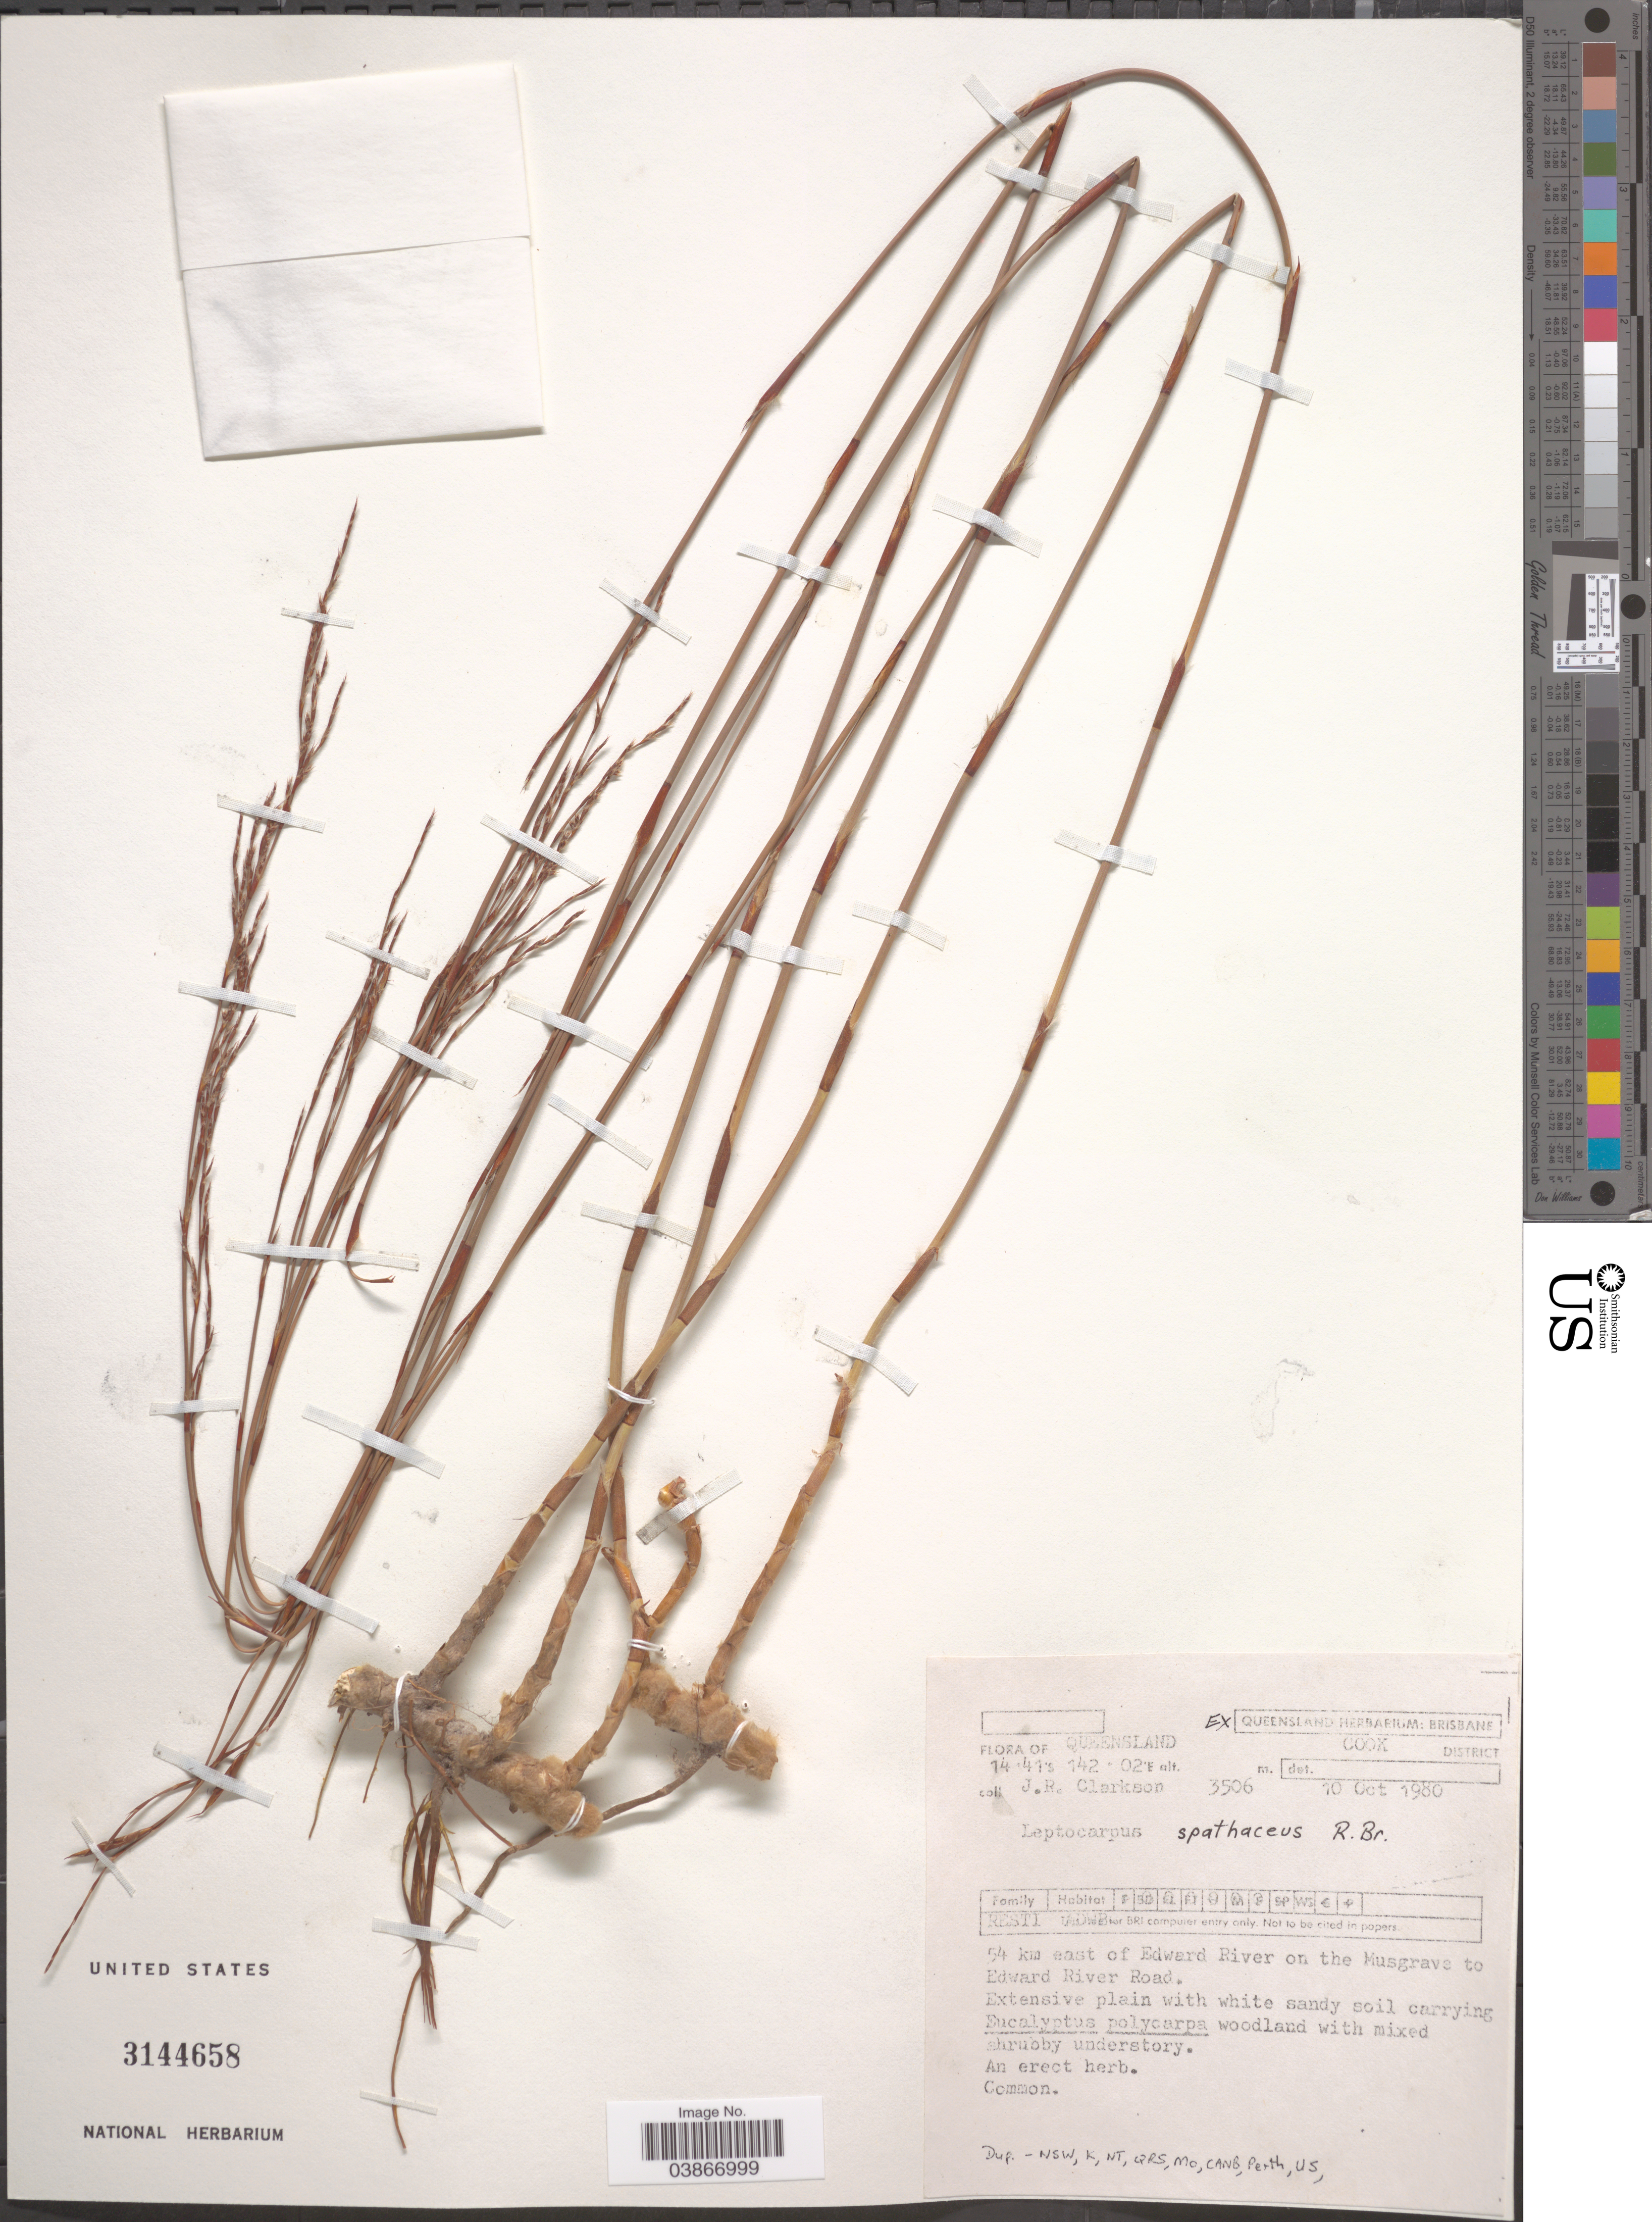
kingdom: Plantae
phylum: Tracheophyta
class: Liliopsida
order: Poales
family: Restionaceae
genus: Dapsilanthus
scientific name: Dapsilanthus spathaceus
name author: (R. Br.) B.G. Briggs & L.A.S. Johnson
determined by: Strong, Mark T., (BOT), Smithsonian Institution - National Museum of Natural History (UNITED STATES)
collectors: J. Clarkson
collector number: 3506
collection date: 1980-10-10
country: Australia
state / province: Queensland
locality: Cook District. 54 km east of Edward River on the Musgrave to Edward River Road.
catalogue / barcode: US 3144658